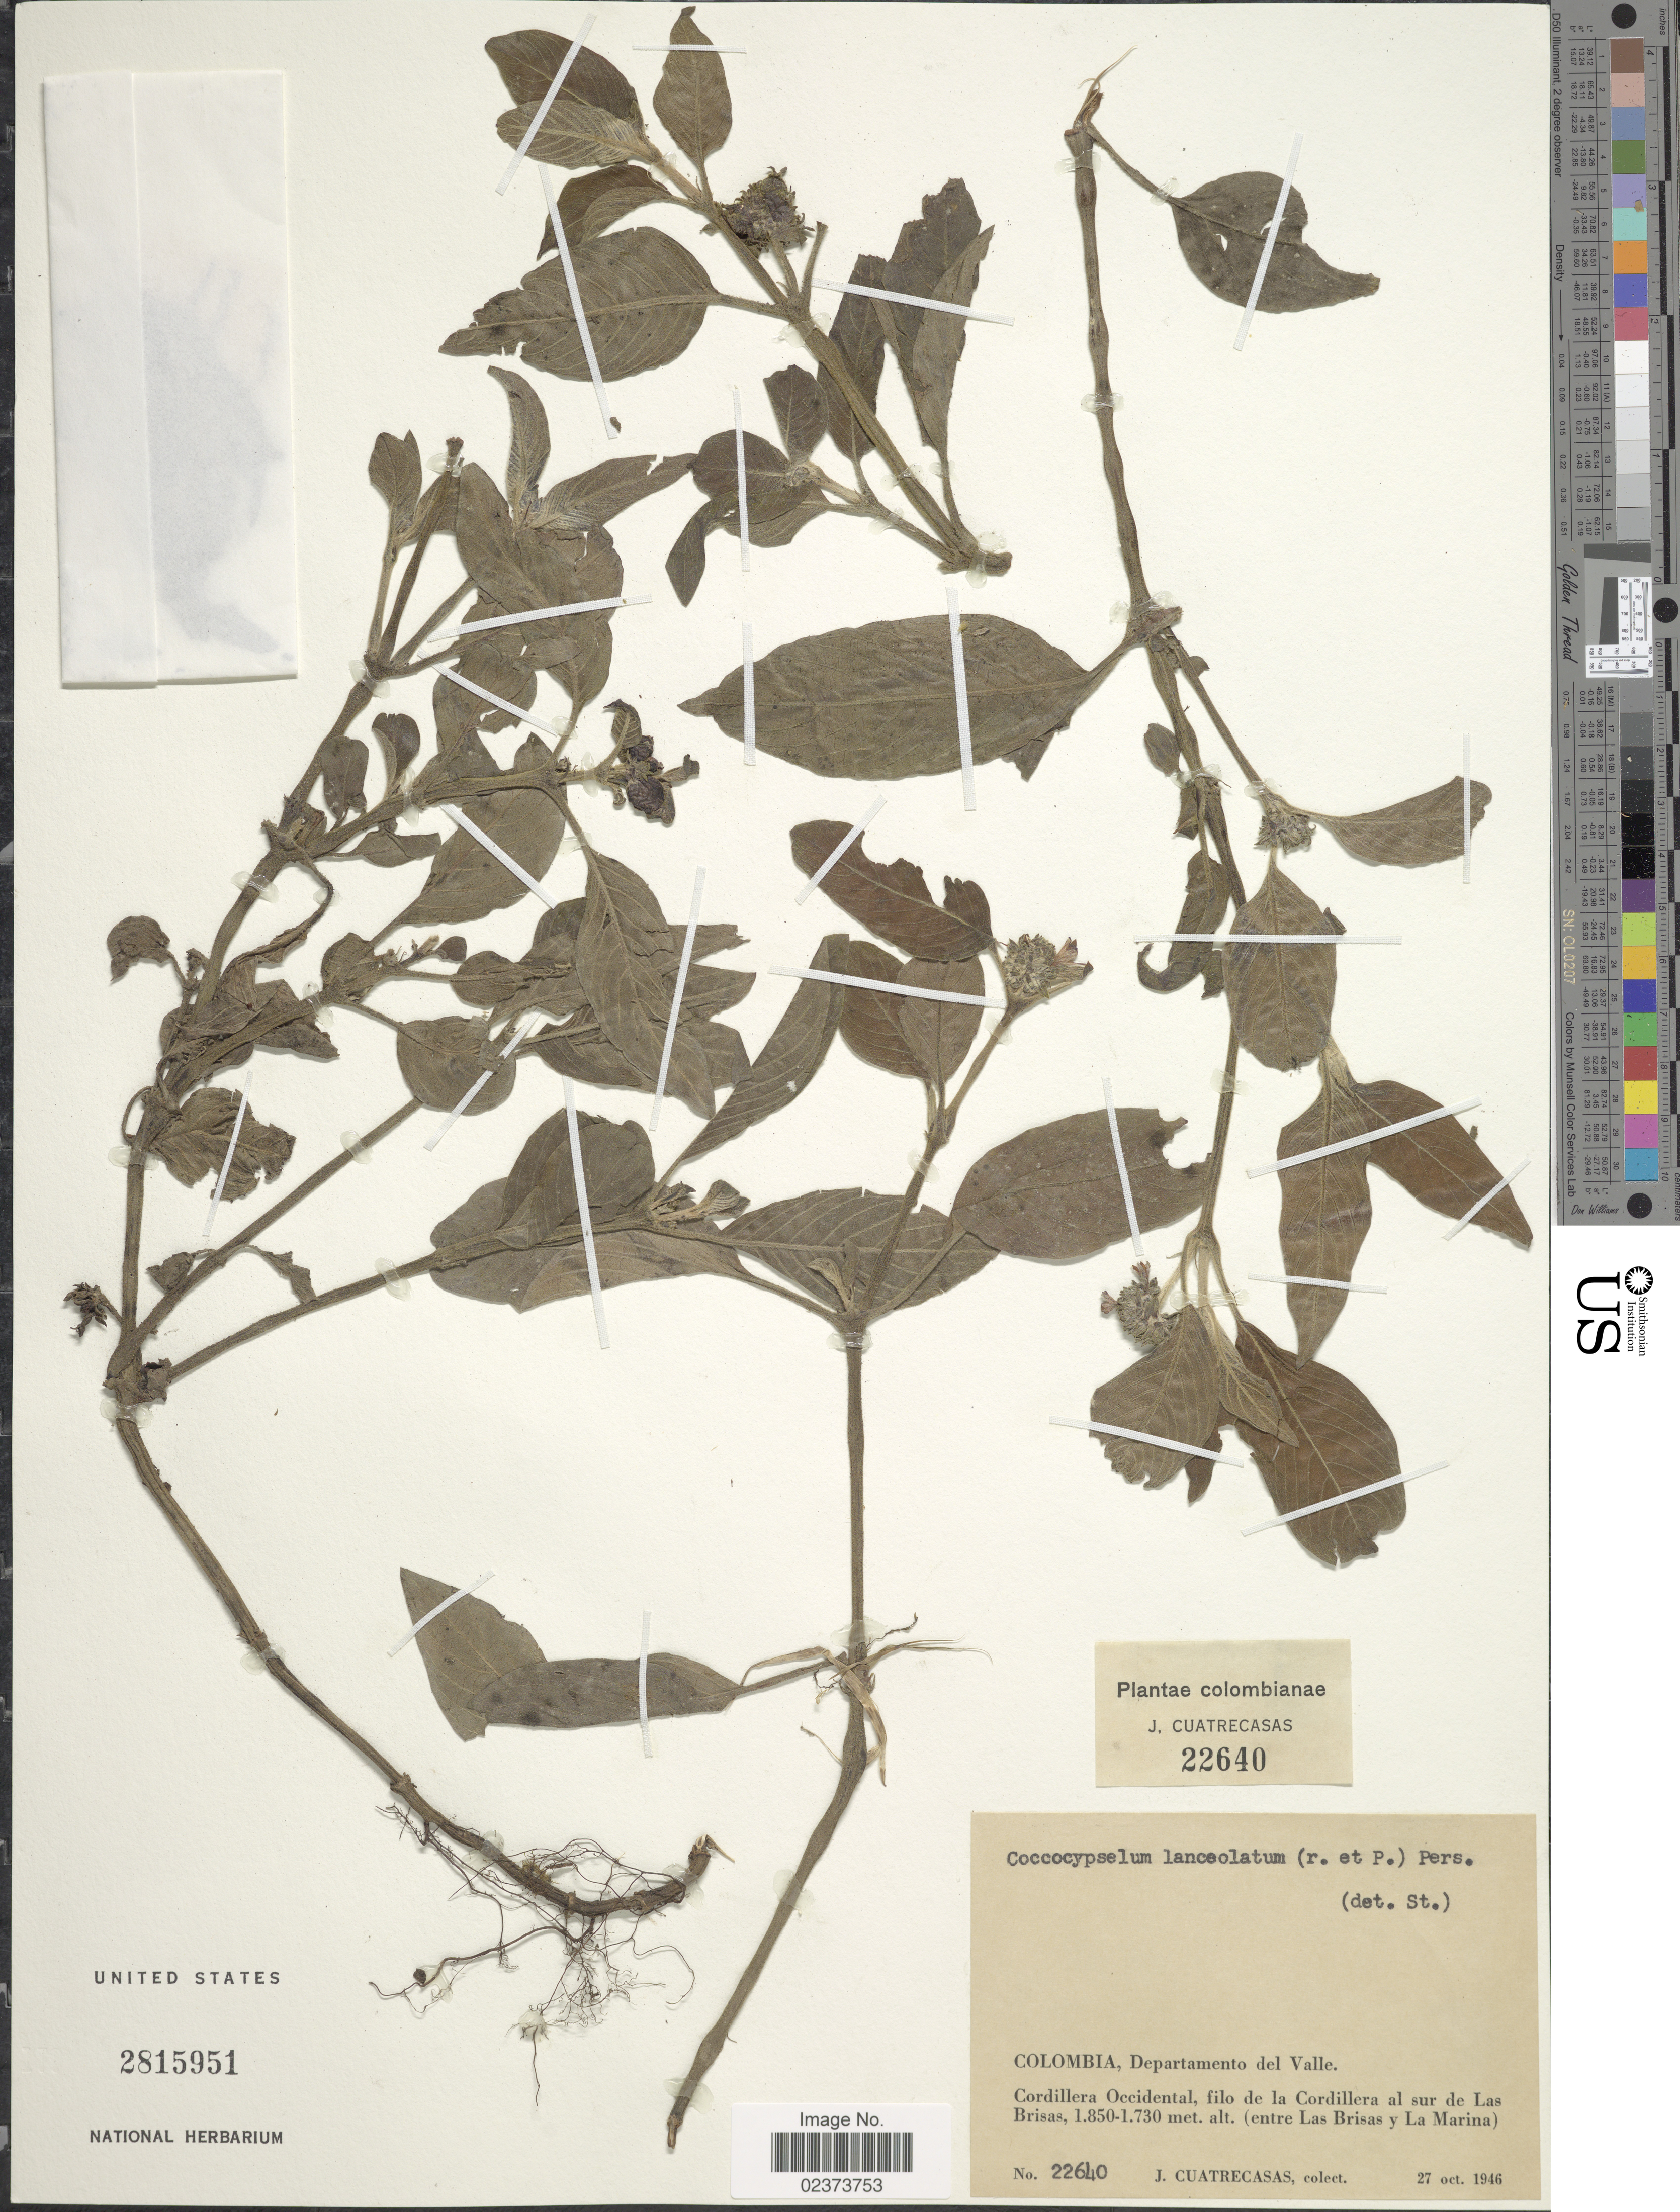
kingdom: Plantae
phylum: Tracheophyta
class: Magnoliopsida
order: Gentianales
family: Rubiaceae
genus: Coccocypselum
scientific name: Coccocypselum lanceolatum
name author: (Ruiz & Pav.) Pers.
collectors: J. Cuatrecasas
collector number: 22640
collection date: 1946-10-27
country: Colombia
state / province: Valle del Cauca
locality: Departamento del Valle. Cordillera Occidental, filo de la Cordillera al sur de Las Brisas (entre Las Brisas y La Marina)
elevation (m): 1730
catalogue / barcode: US 2815951